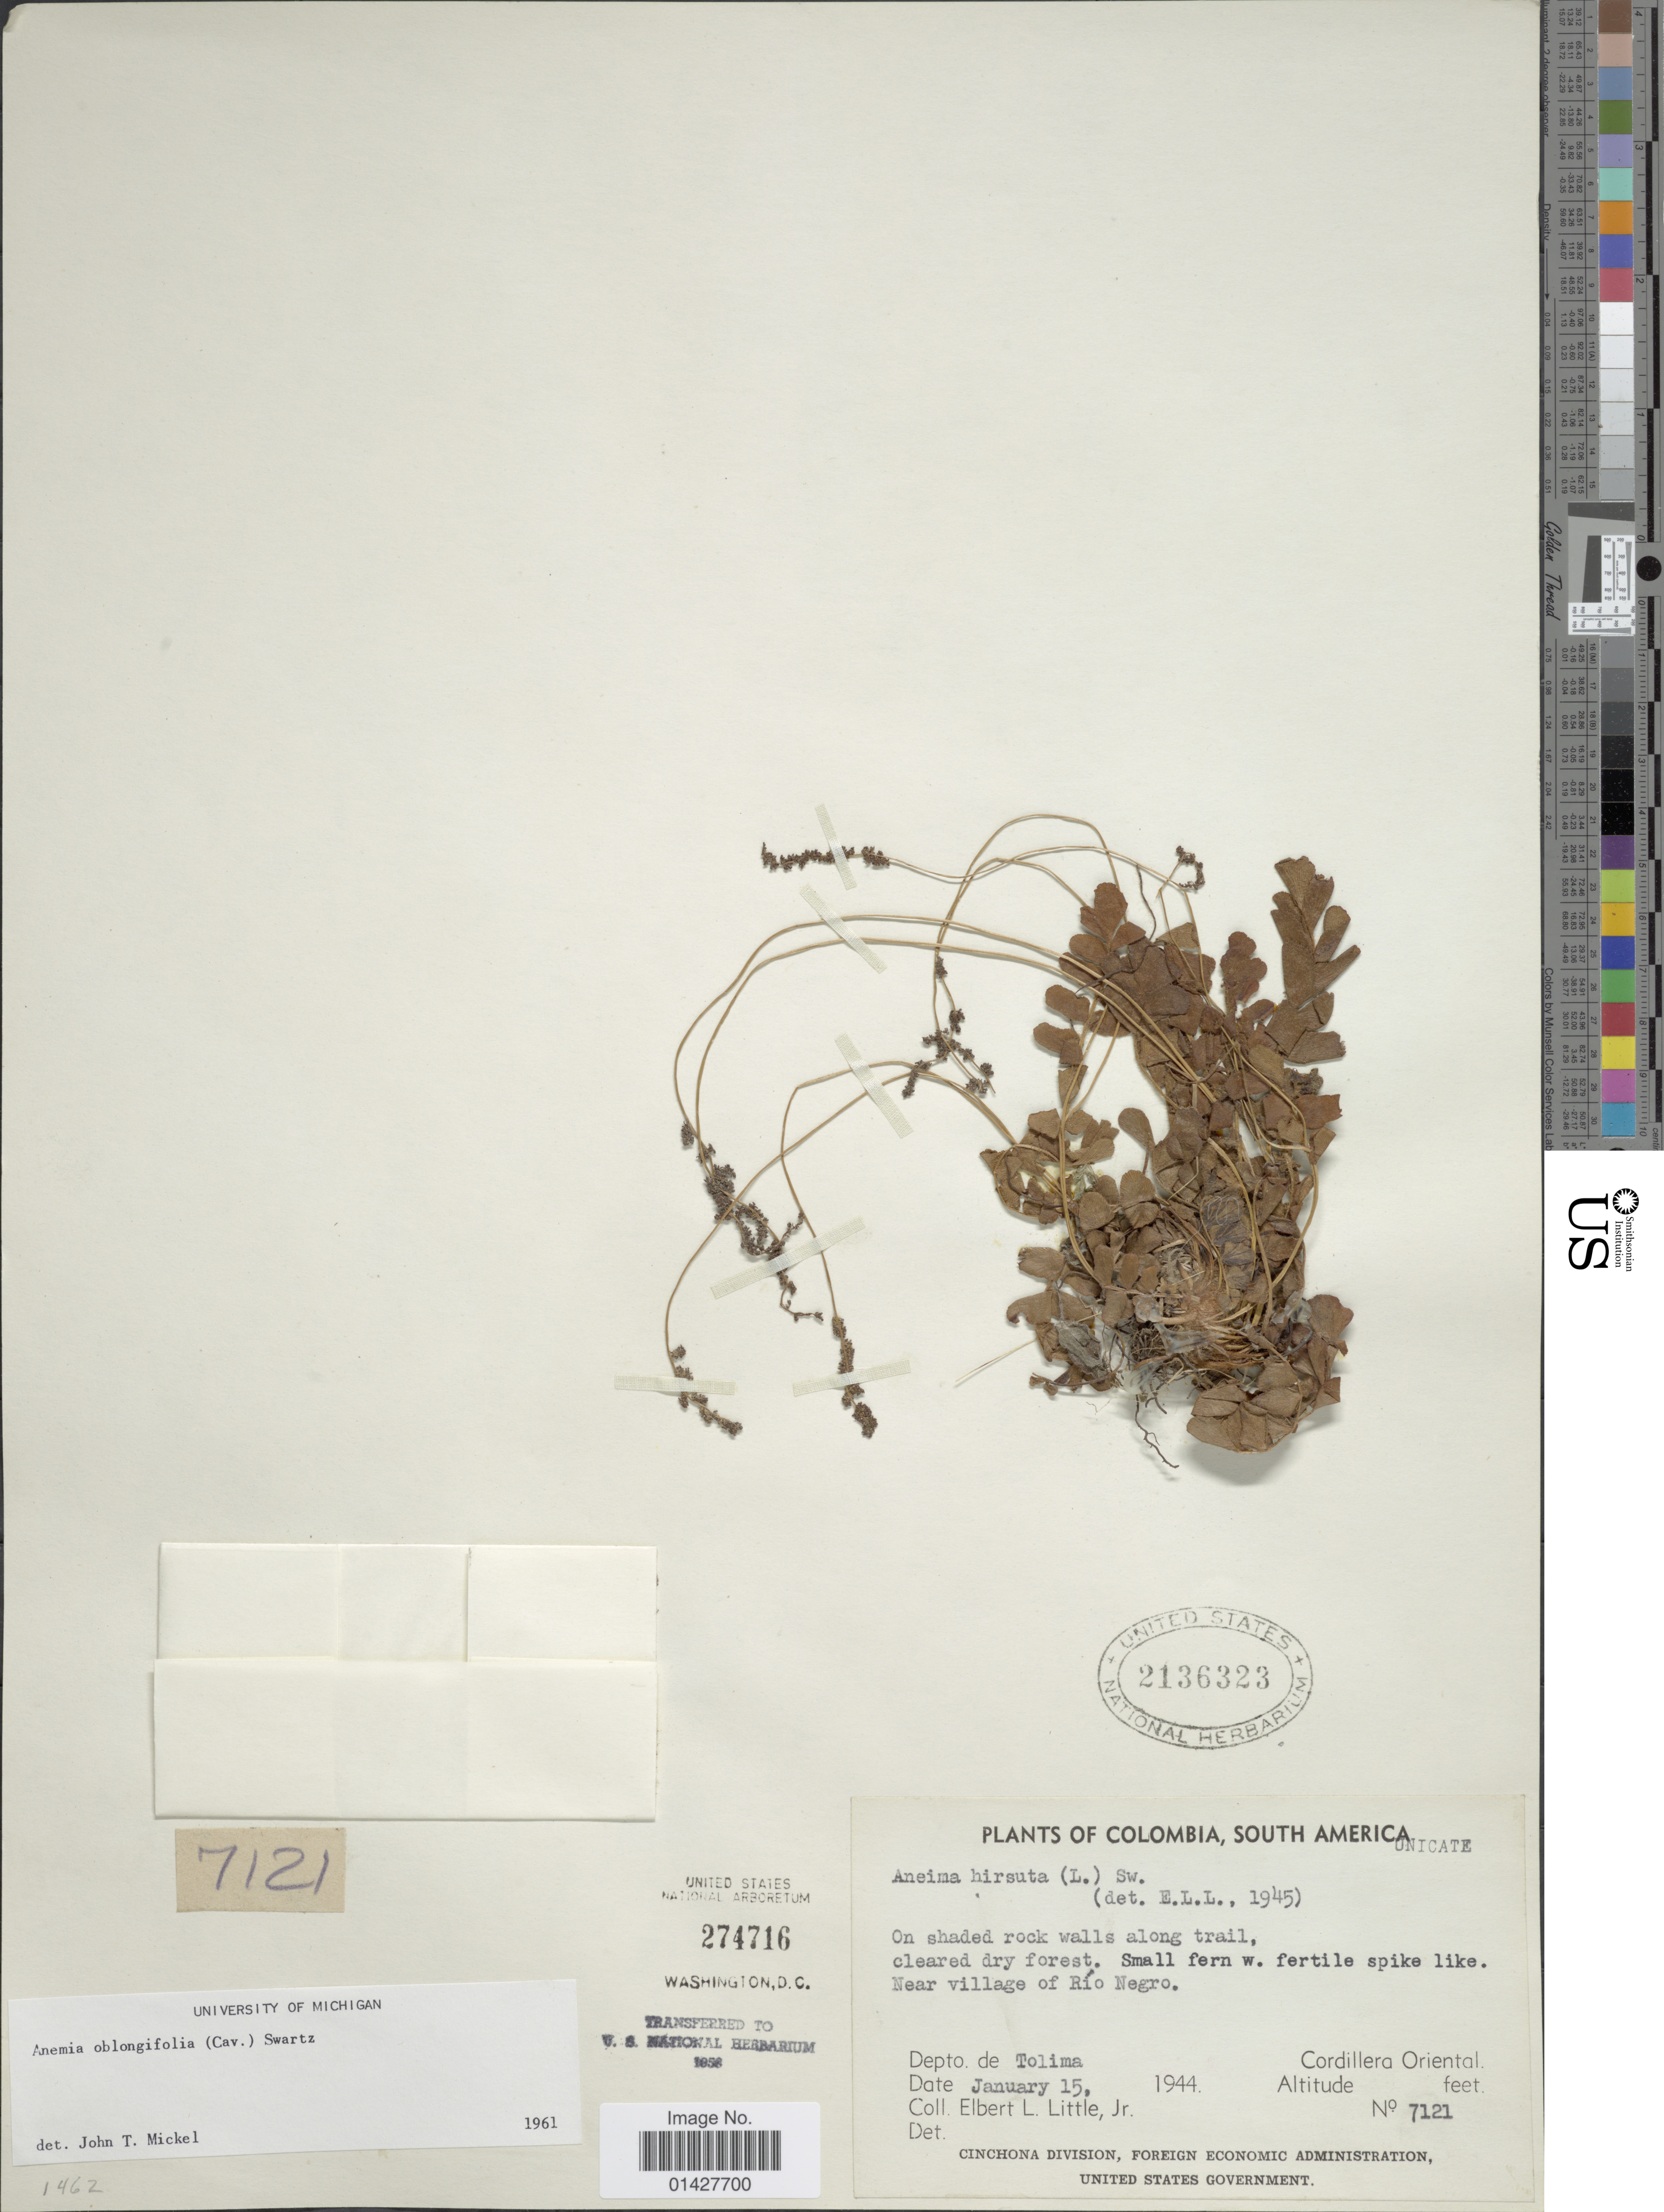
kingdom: Plantae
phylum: Tracheophyta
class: Polypodiopsida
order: Schizaeales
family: Anemiaceae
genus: Anemia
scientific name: Anemia oblongifolia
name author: (Cav.) Sw.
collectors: E. L. Little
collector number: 7121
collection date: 1944-01-15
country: Colombia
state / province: Tolima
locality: Near village of Río Negro, Depto de Tolima, Cordillera Oriental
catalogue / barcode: US 2136323